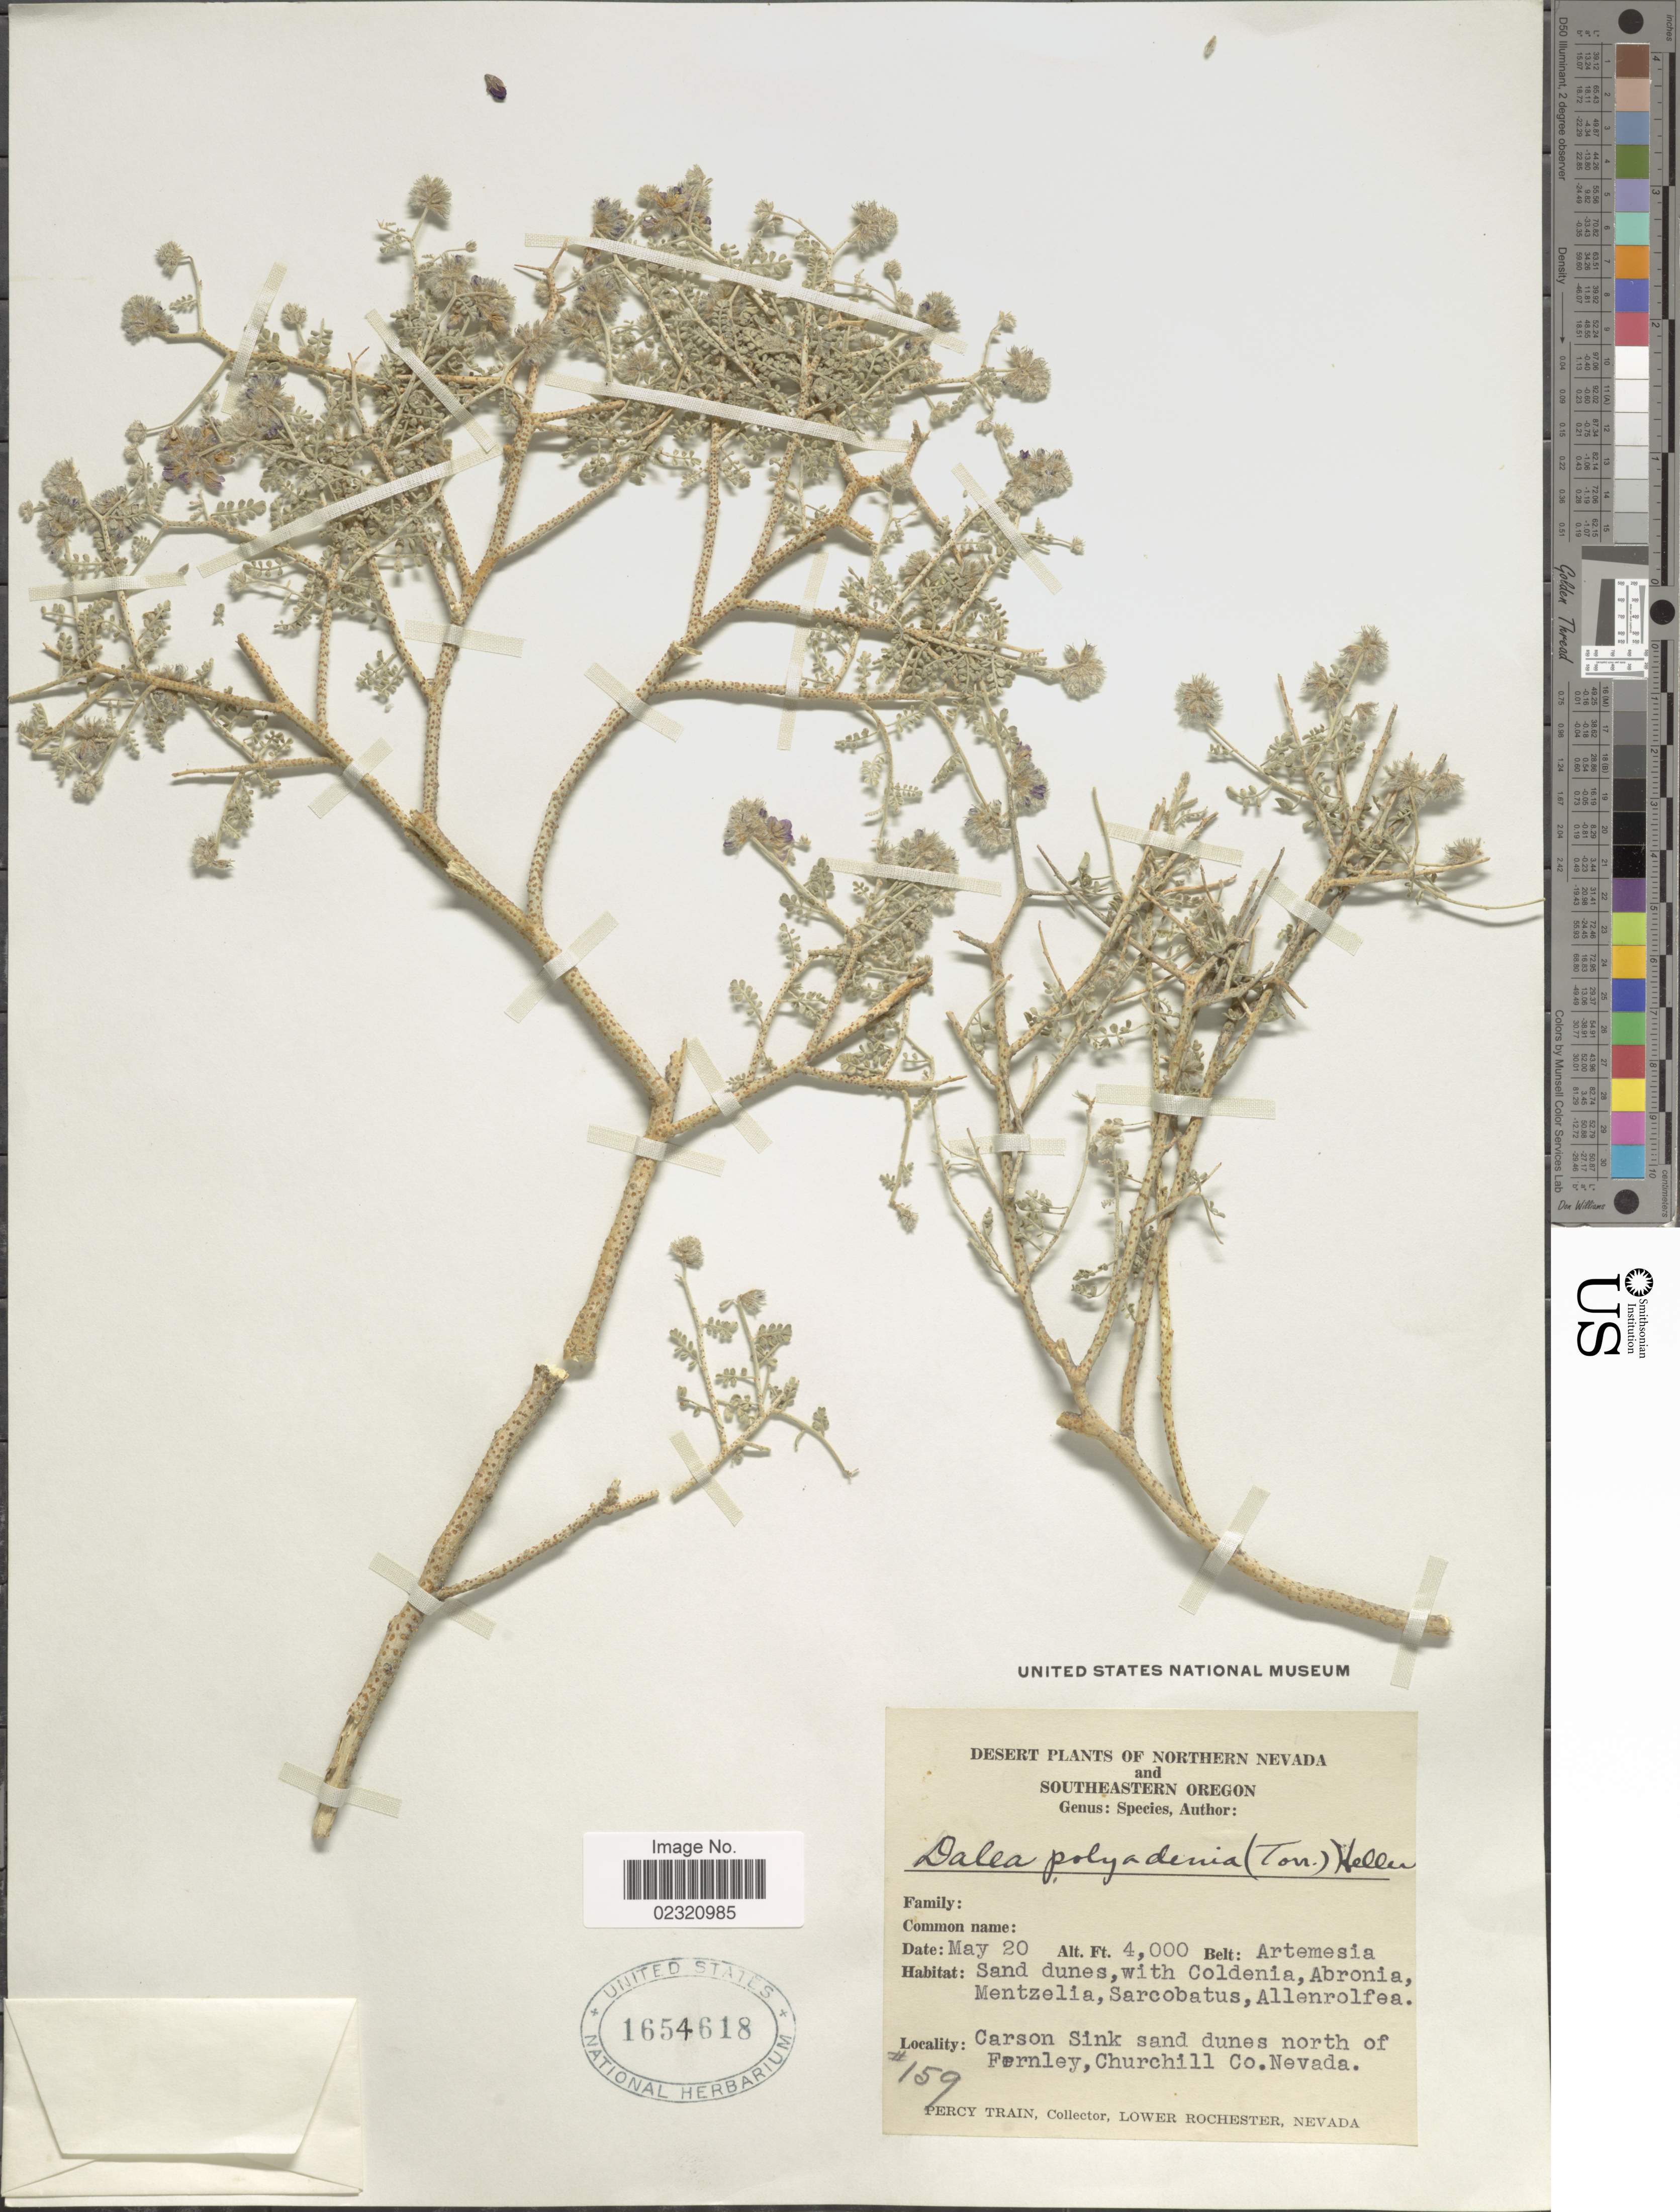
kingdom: Plantae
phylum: Tracheophyta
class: Magnoliopsida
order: Fabales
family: Fabaceae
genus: Psorothamnus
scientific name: Psorothamnus polydenius var. polydenius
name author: (Torr.) Rydb.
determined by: Strong, M. T., (US), Smithsonian Institution - National Museum of Natural History (UNITED STATES)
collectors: P. Train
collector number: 159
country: United States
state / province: Nevada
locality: Desert plants of Northern Nevada and Southeastern Oregon, Carson Sink sand dunes north of Fernley, Churchill Co., Nevada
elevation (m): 1219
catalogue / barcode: US 1654618